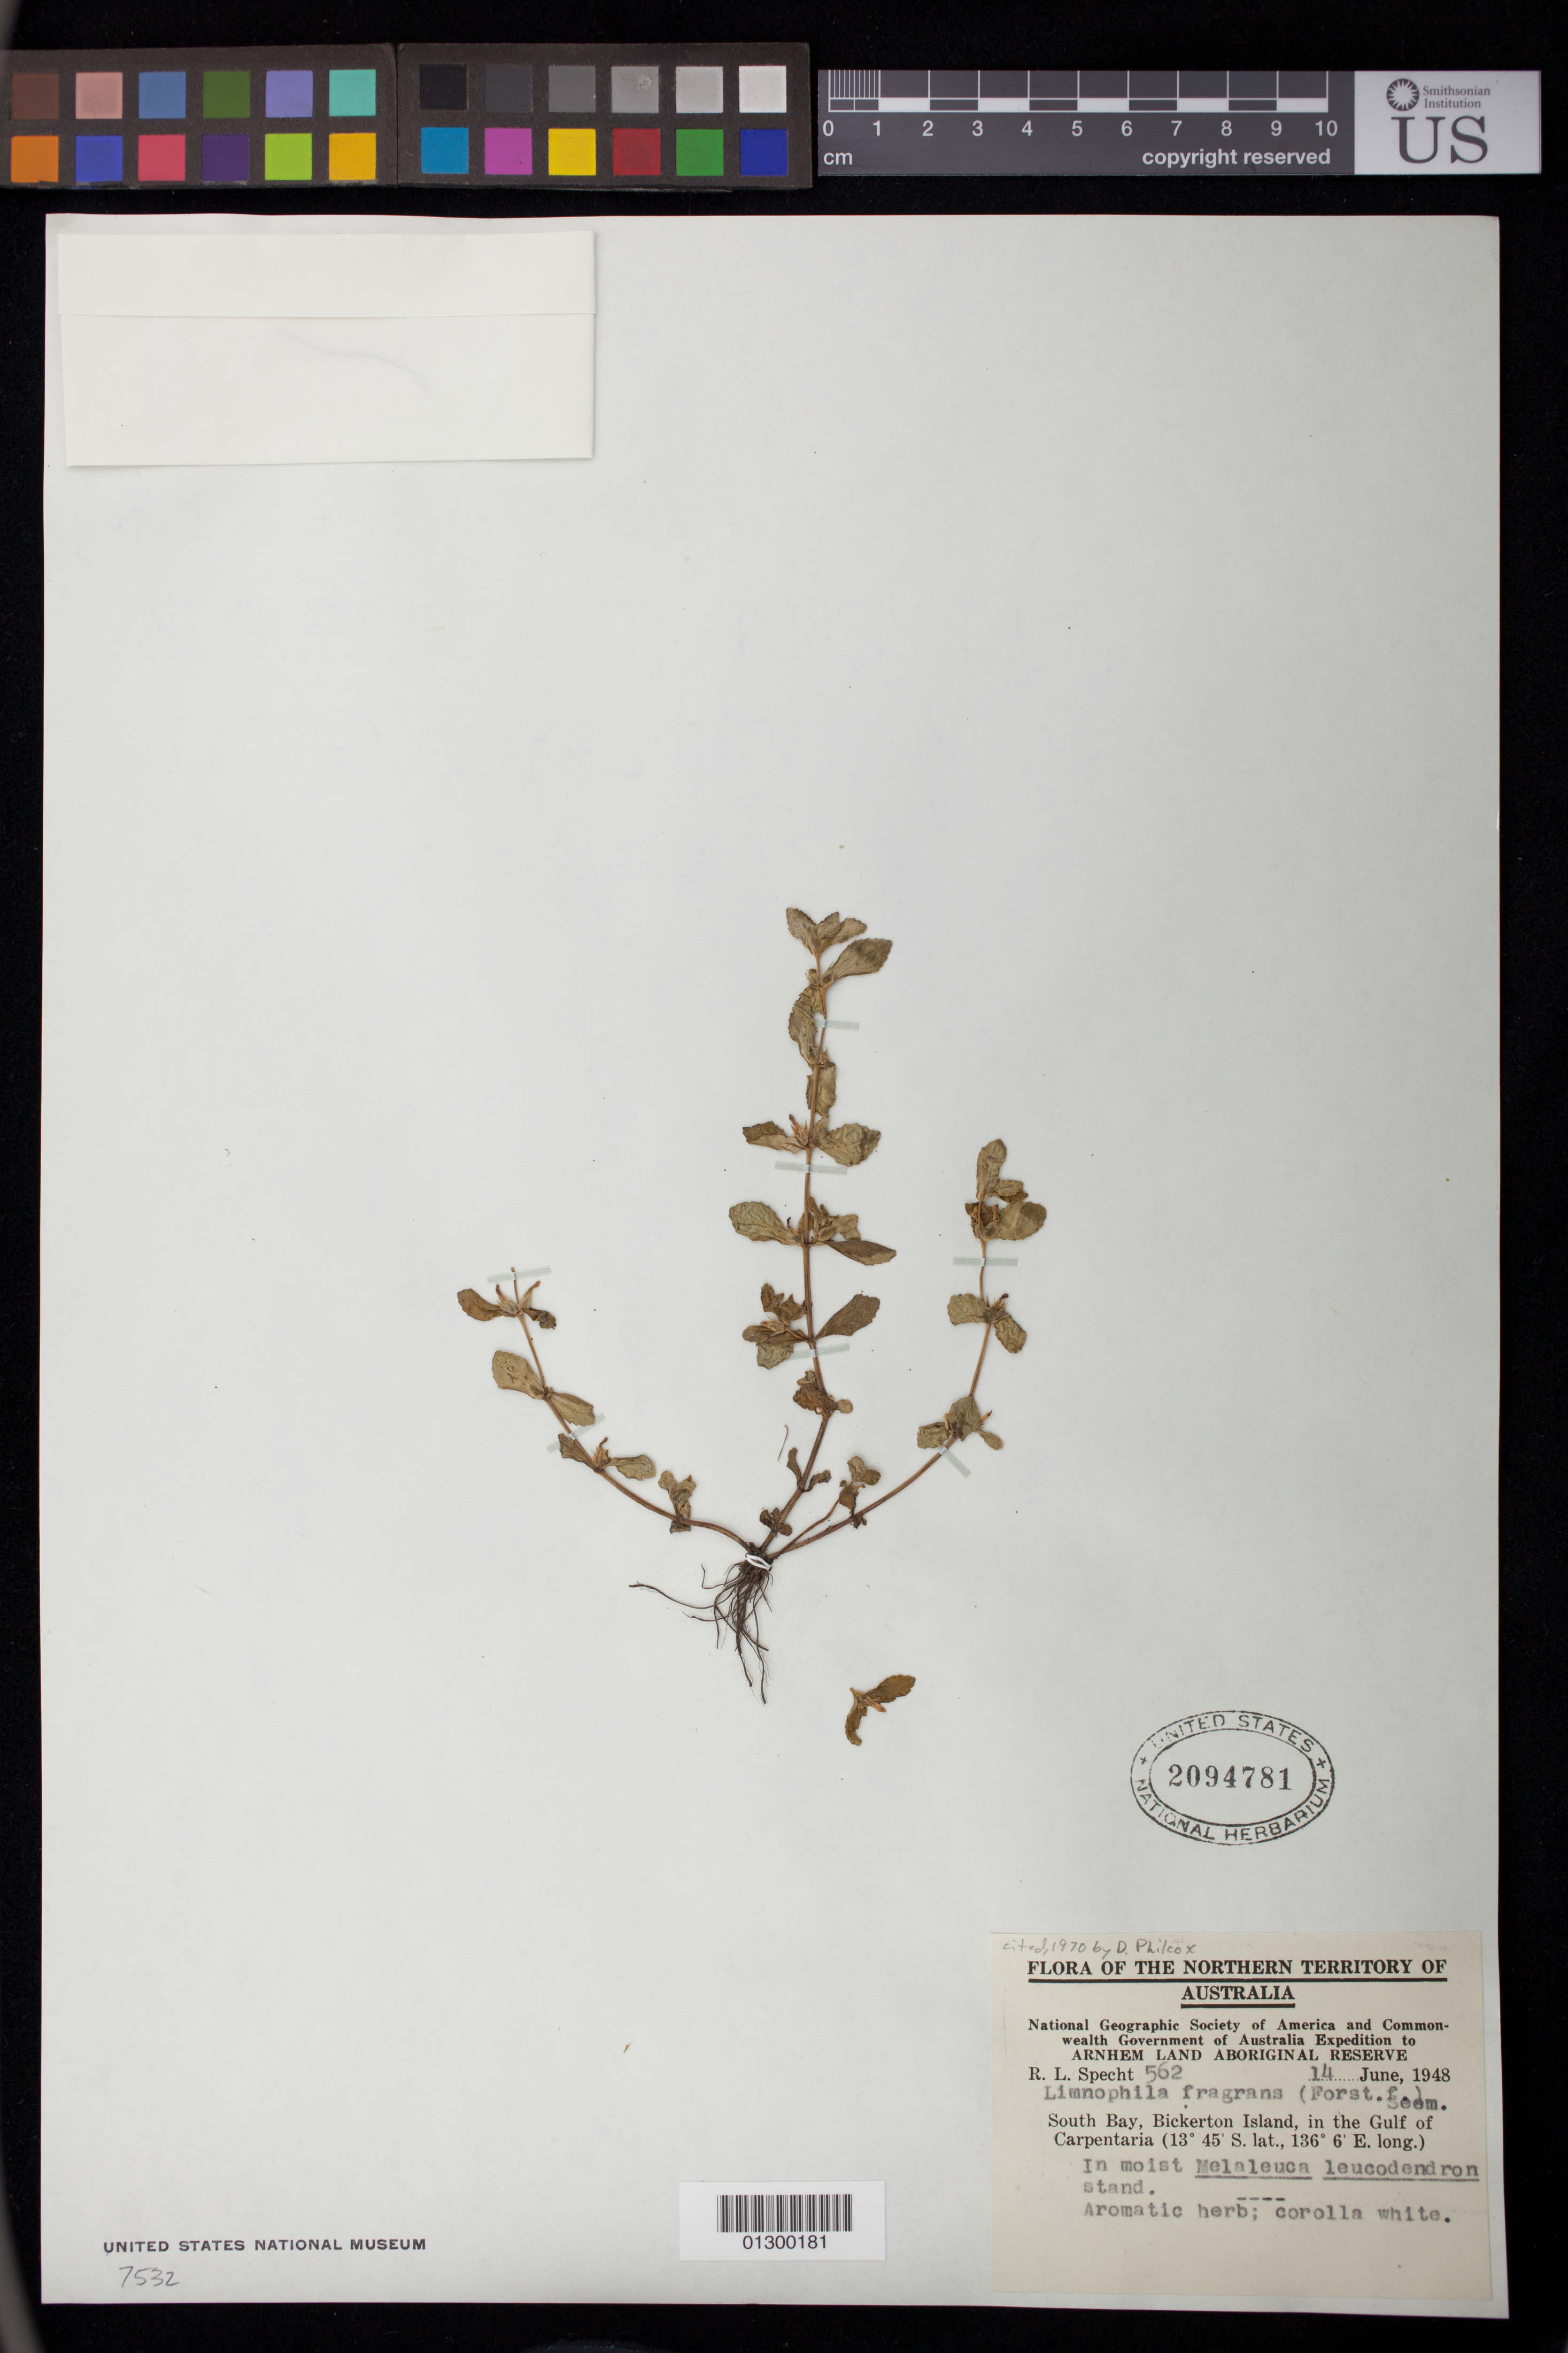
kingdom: Plantae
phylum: Tracheophyta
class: Magnoliopsida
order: Lamiales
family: Plantaginaceae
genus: Limnophila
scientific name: Limnophila fragrans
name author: (G. Forst.) Seem.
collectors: R. L. Specht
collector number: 562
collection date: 1948-06-14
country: Australia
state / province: Northern Territory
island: Bickerton Island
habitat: In moist Melaleuca leucodendron stand.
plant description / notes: Aromatic herb; corolla white.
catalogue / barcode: US 2094781